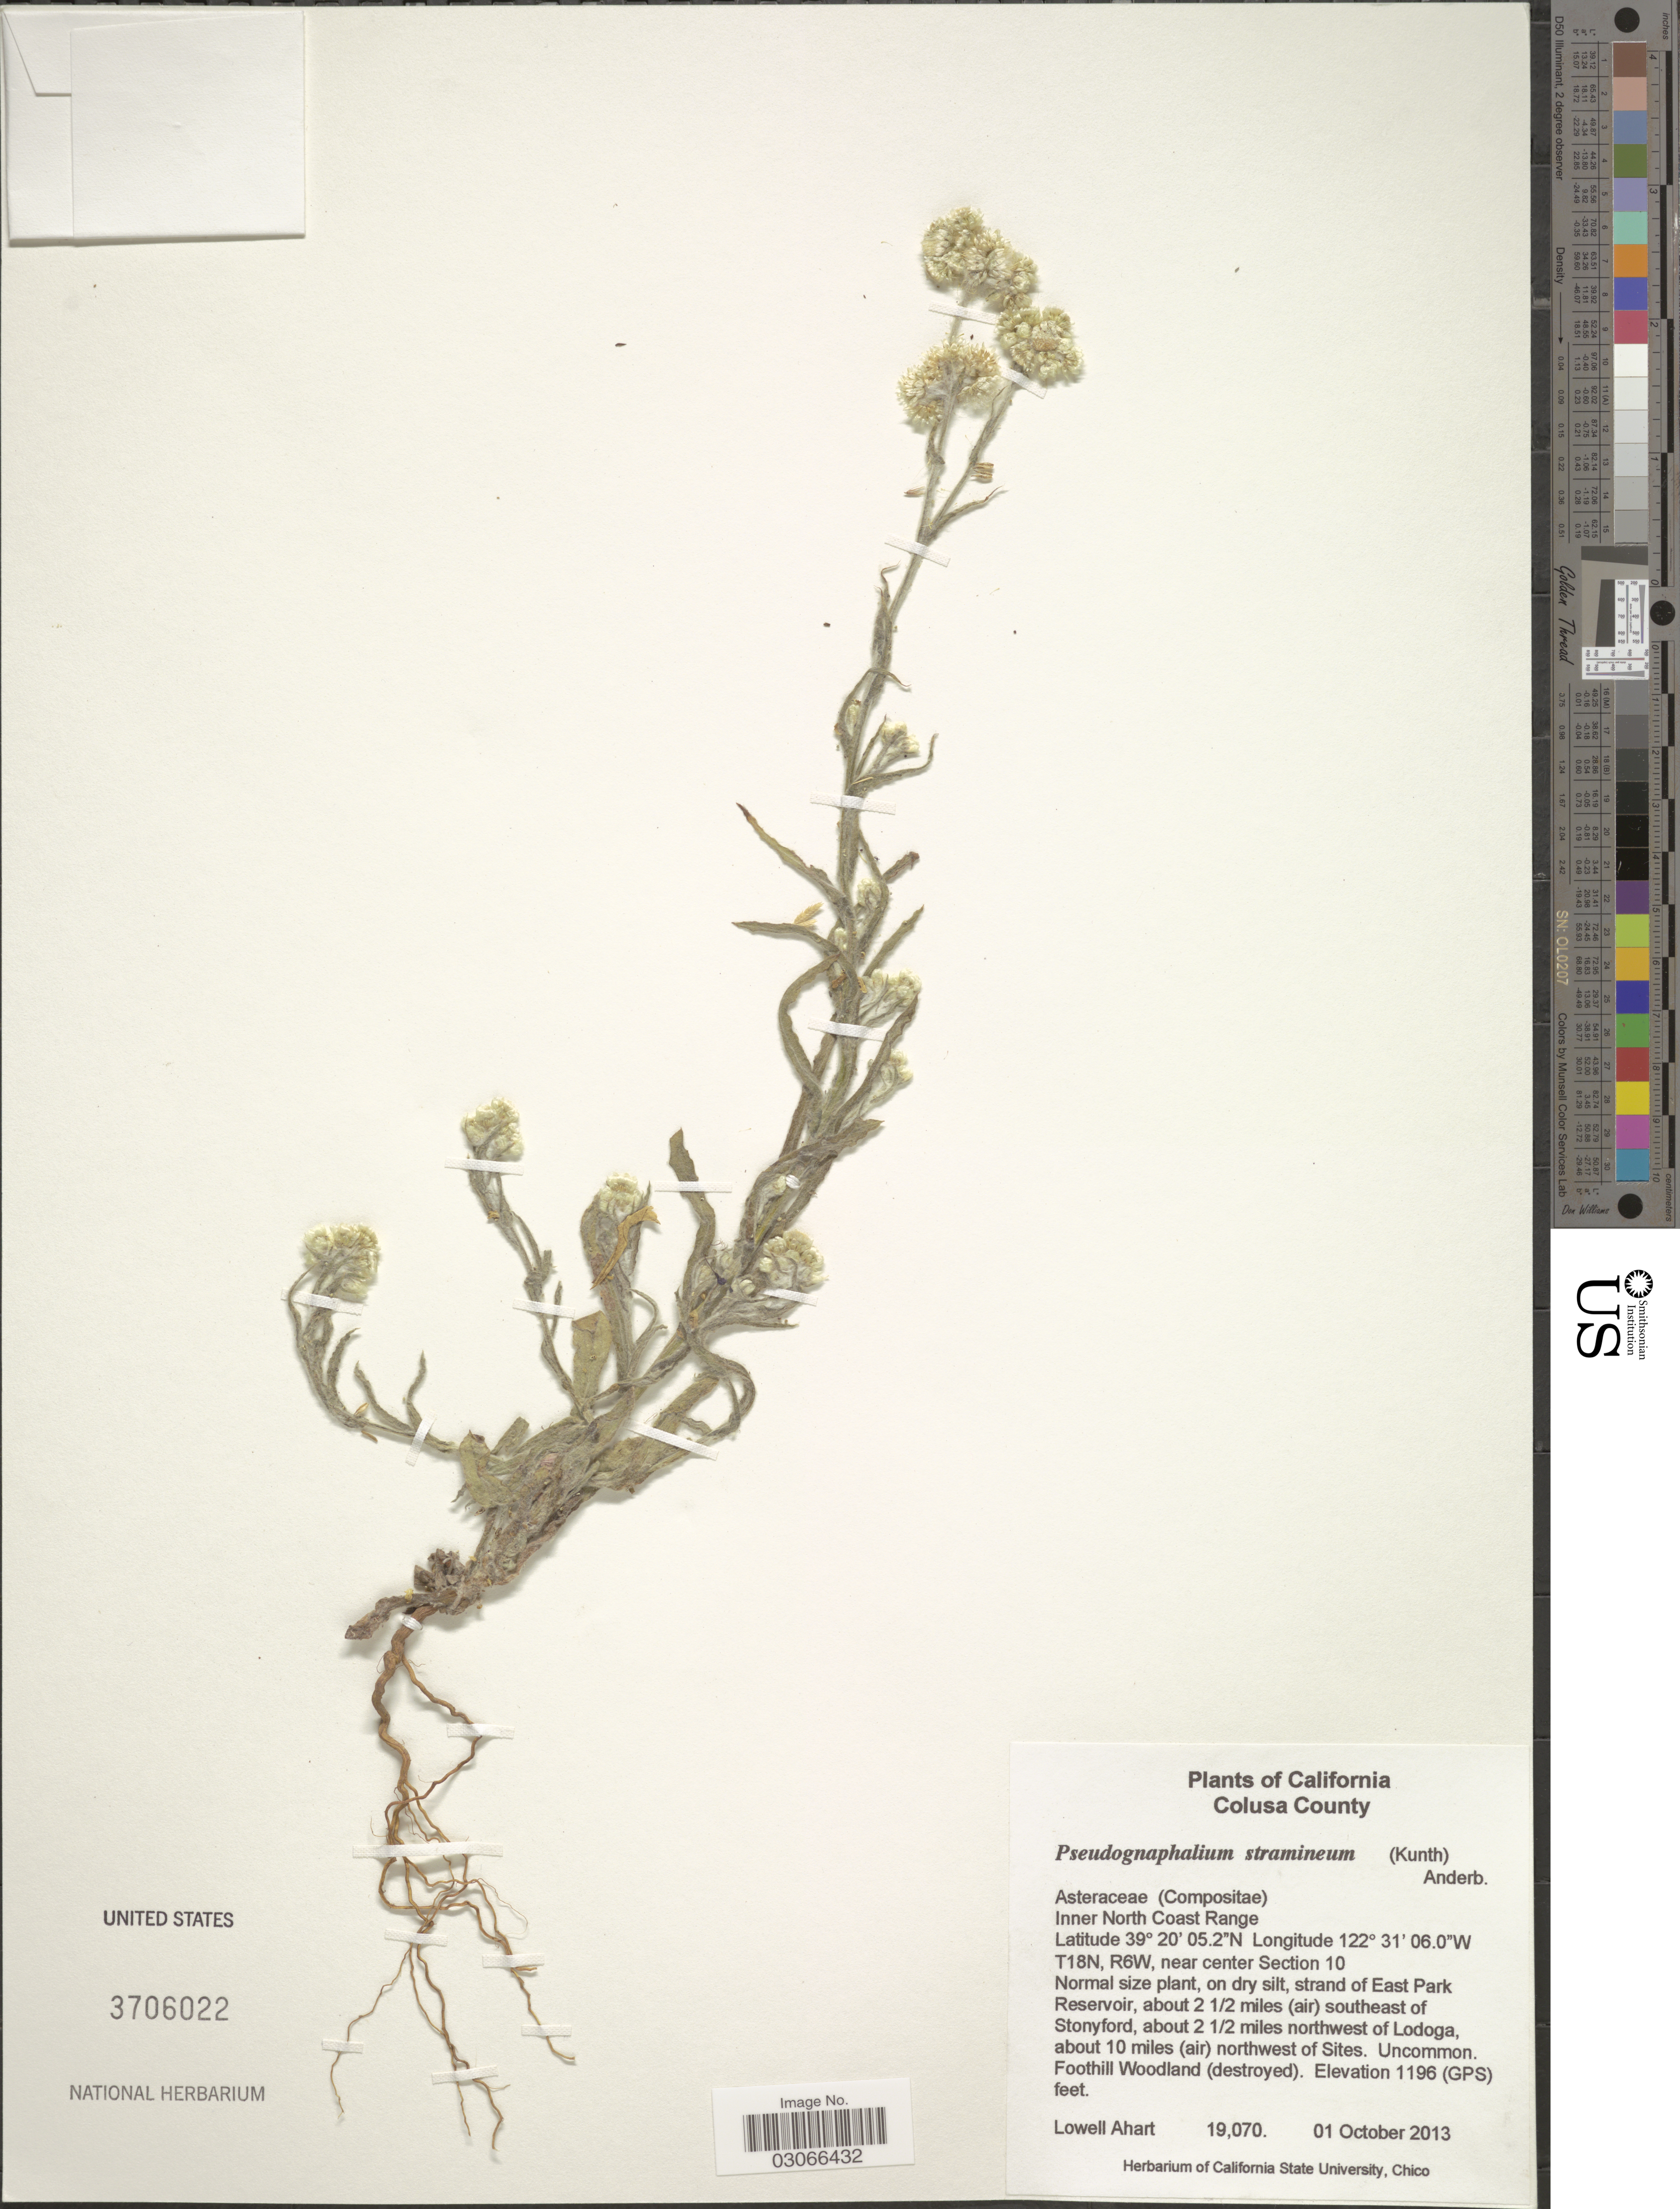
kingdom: Plantae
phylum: Tracheophyta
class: Magnoliopsida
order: Asterales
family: Asteraceae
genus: Pseudognaphalium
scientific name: Pseudognaphalium stramineum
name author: (Kunth) Anderb.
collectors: L. Ahart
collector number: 19070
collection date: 2013-10-01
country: United States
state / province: California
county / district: Colusa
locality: Colusa County. Inner North Coast Range. T18N, R6W, near Section 10. Strand of East Park Reservoir, about 2 1/2 miles (air) southeast of Stonyford, about 2 1/2 miles northwest of Lodoga, about 10 miles (air) northwest of Sites.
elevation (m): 365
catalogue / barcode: US 3706022